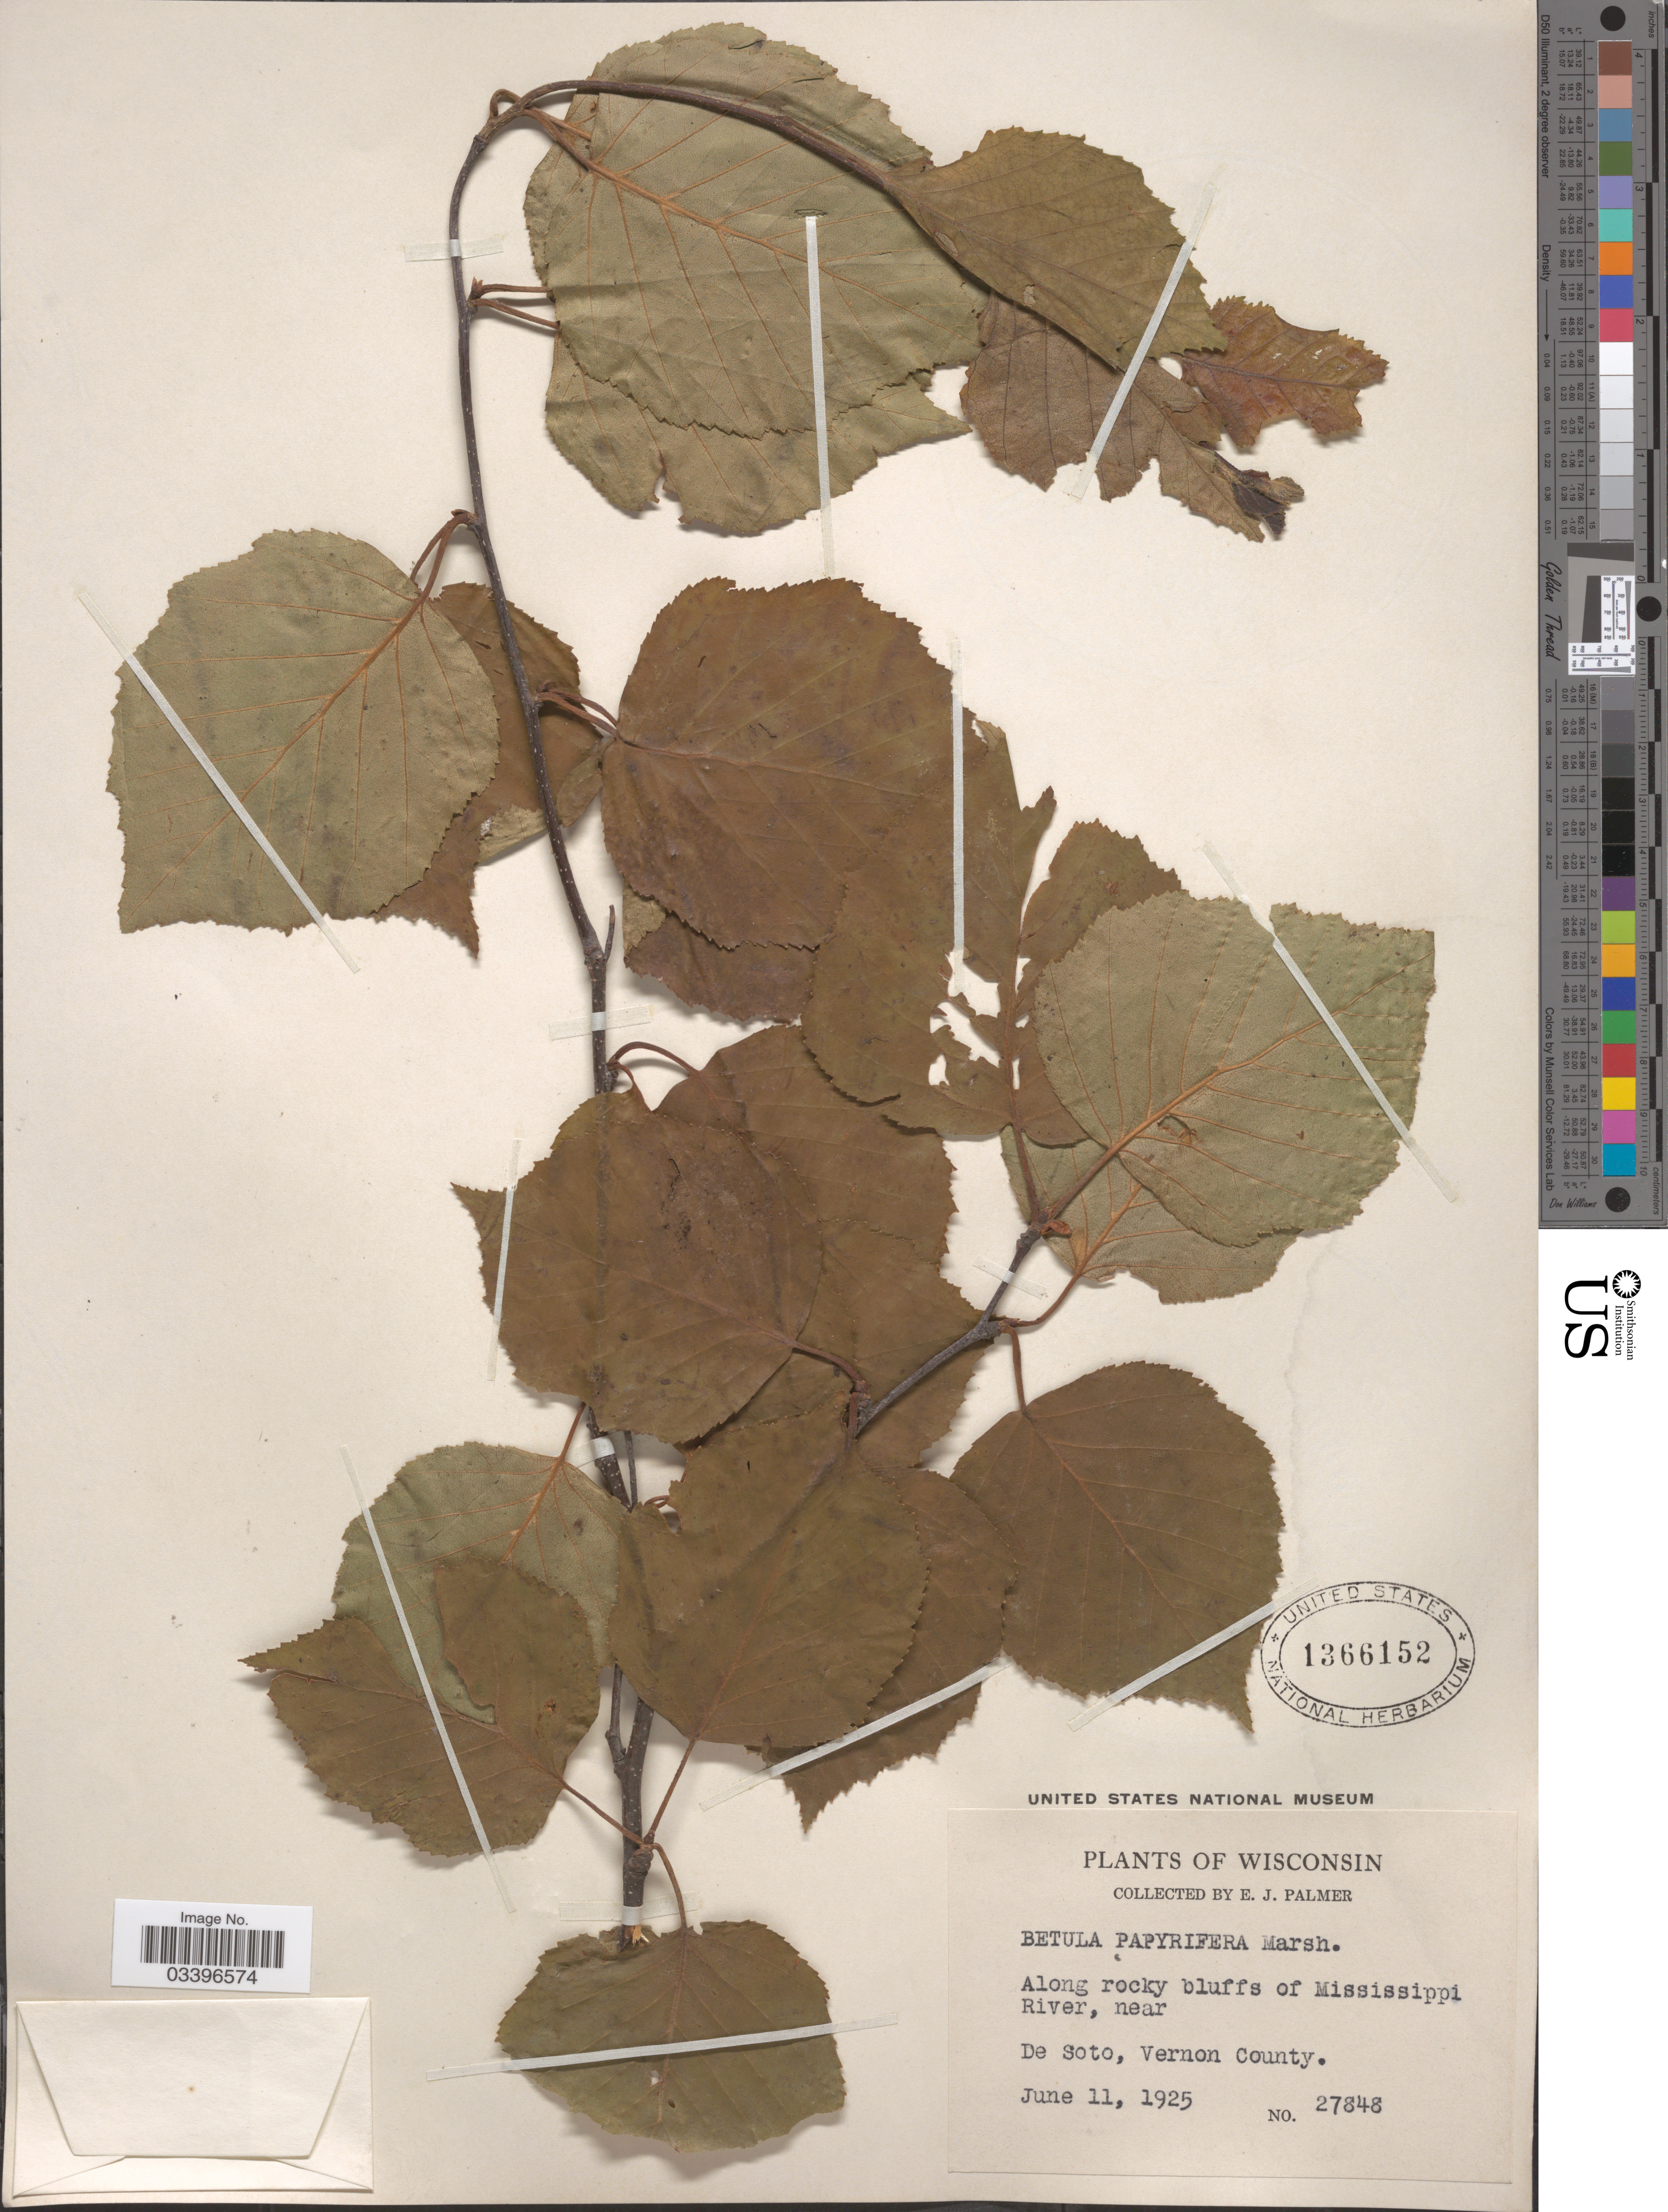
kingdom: Plantae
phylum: Tracheophyta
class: Magnoliopsida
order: Fagales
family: Betulaceae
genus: Betula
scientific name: Betula papyrifera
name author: Marshall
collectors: E. J. Palmer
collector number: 27848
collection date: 1925-06-11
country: United States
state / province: Wisconsin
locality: Along rocky bluffs of Mississippi River, near De Soto, Vernon County.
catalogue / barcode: US 1366152